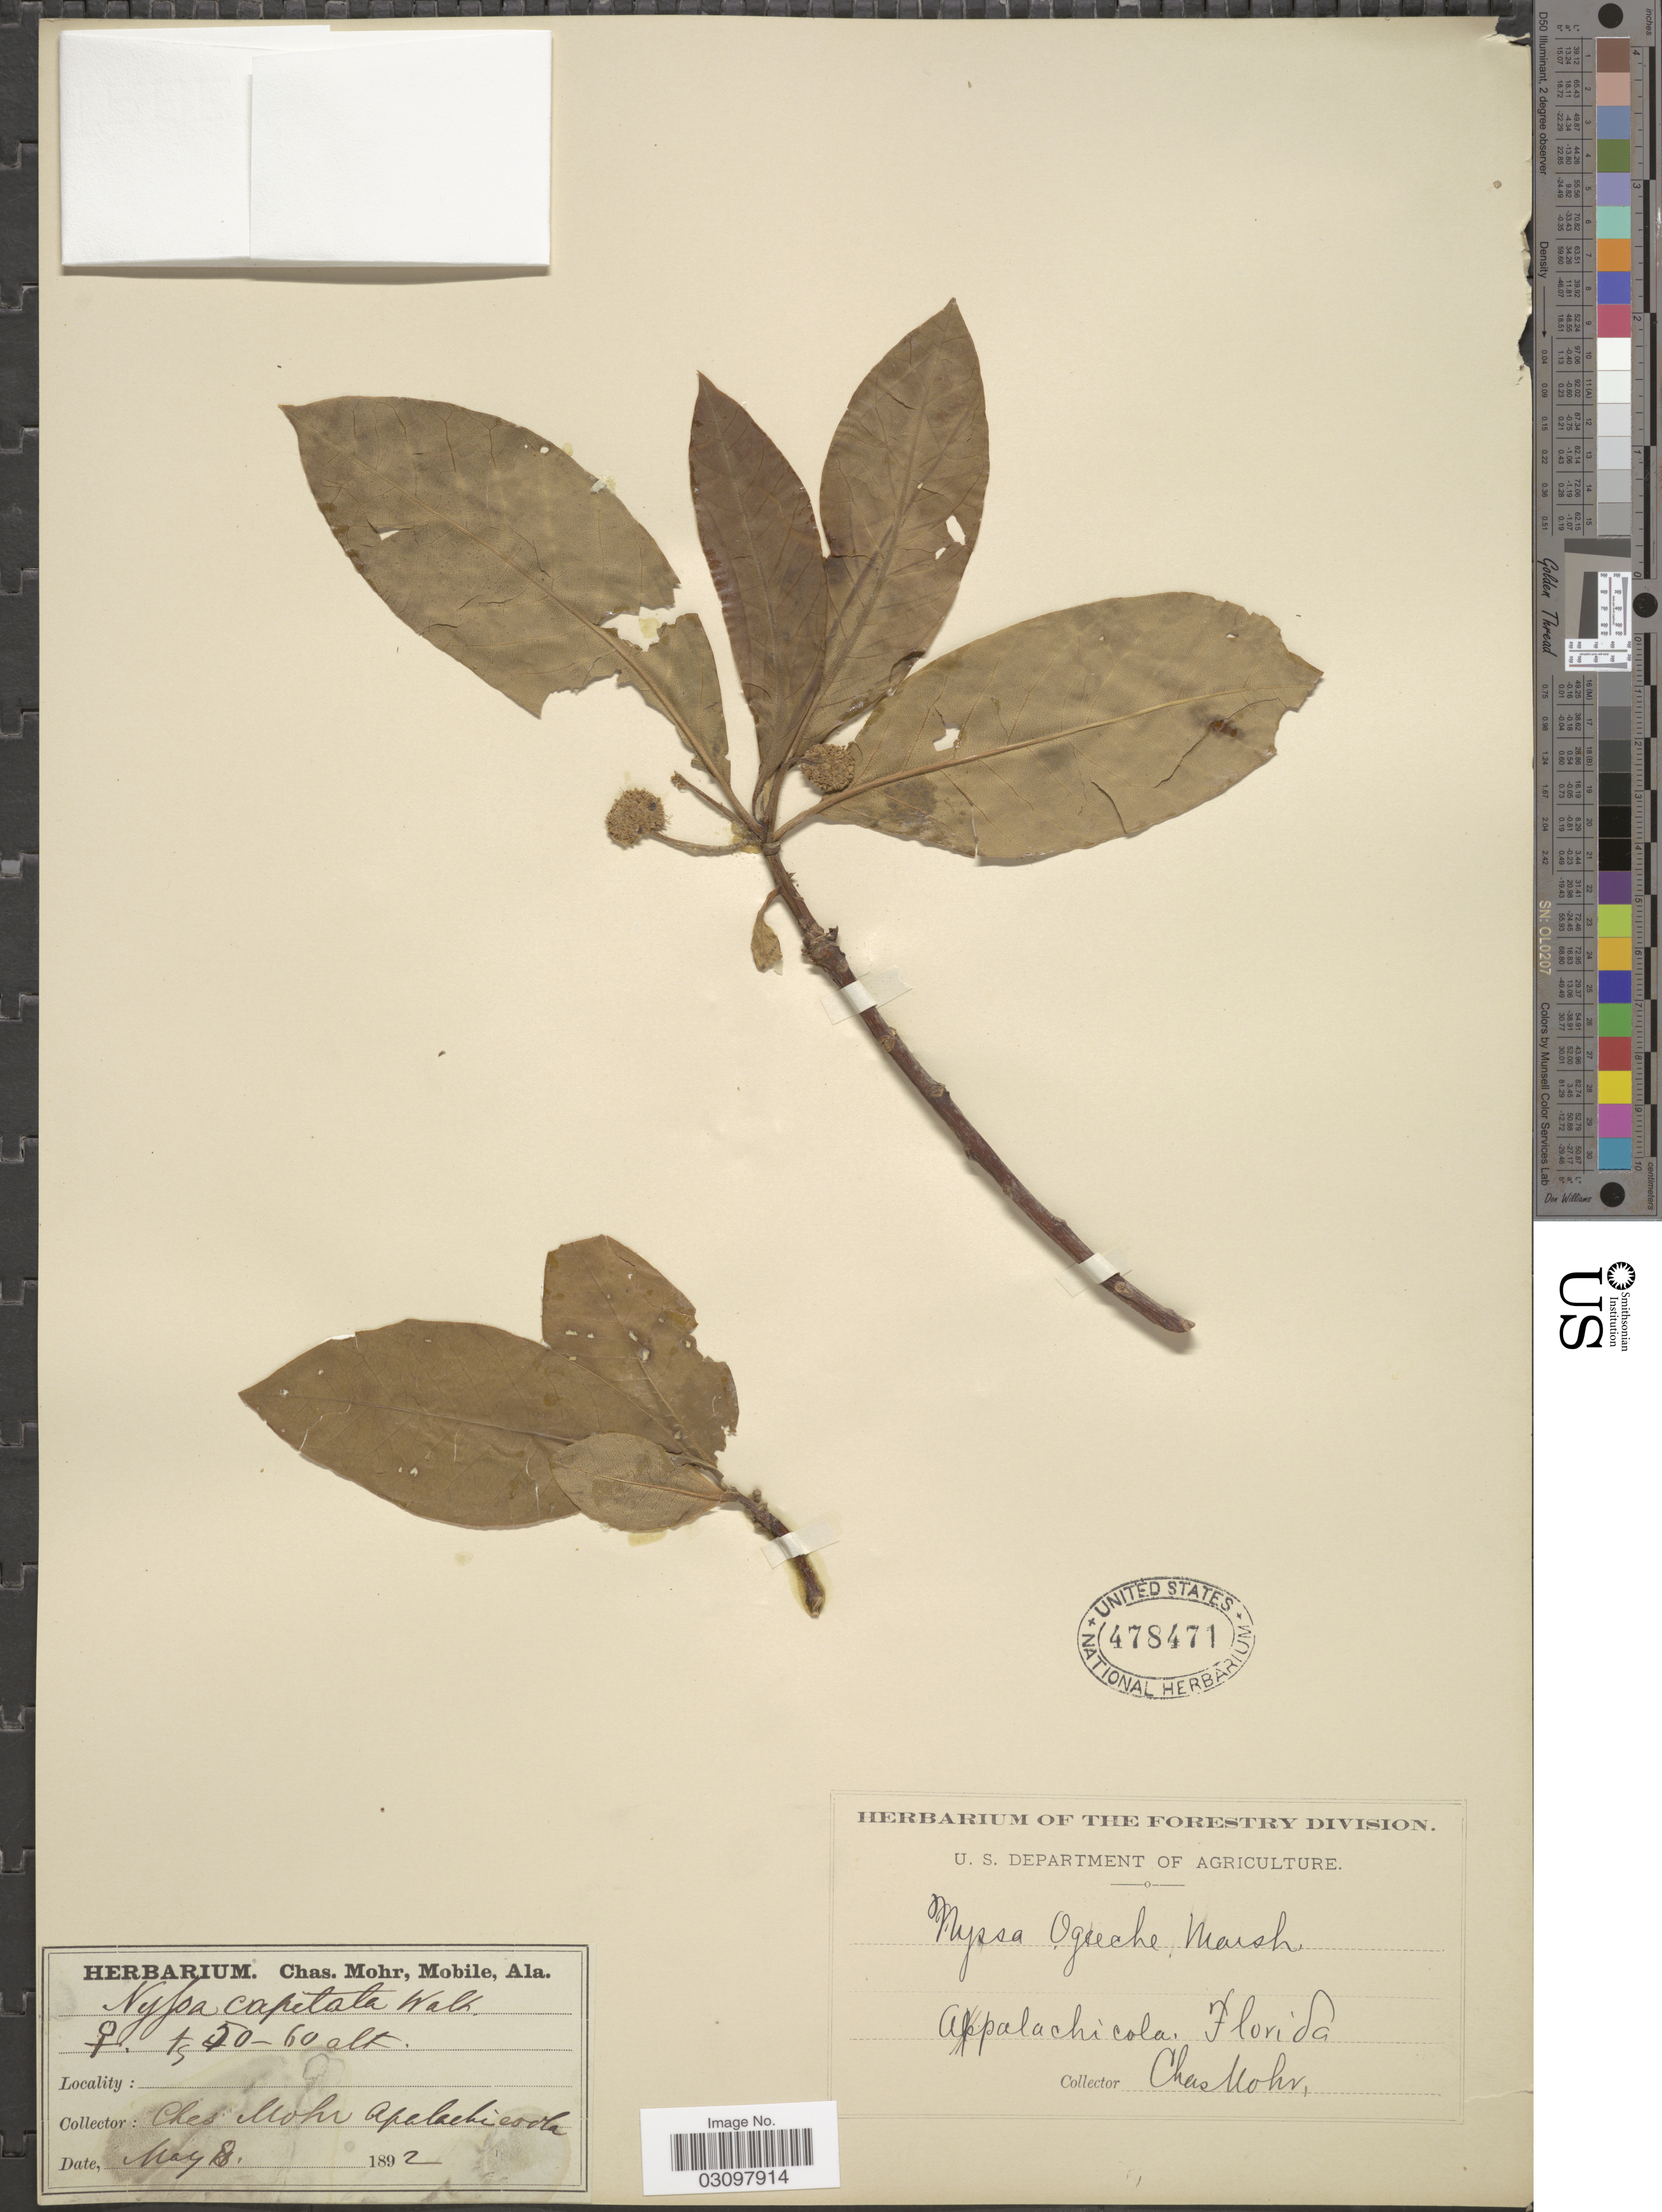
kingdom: Plantae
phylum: Tracheophyta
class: Magnoliopsida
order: Cornales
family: Nyssaceae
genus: Nyssa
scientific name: Nyssa ogeche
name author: W. Bartram ex Marshall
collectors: Mohr, C. T. (herbarium)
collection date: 1892-05-08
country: United States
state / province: Florida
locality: Appalachicola.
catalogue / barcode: US 478471